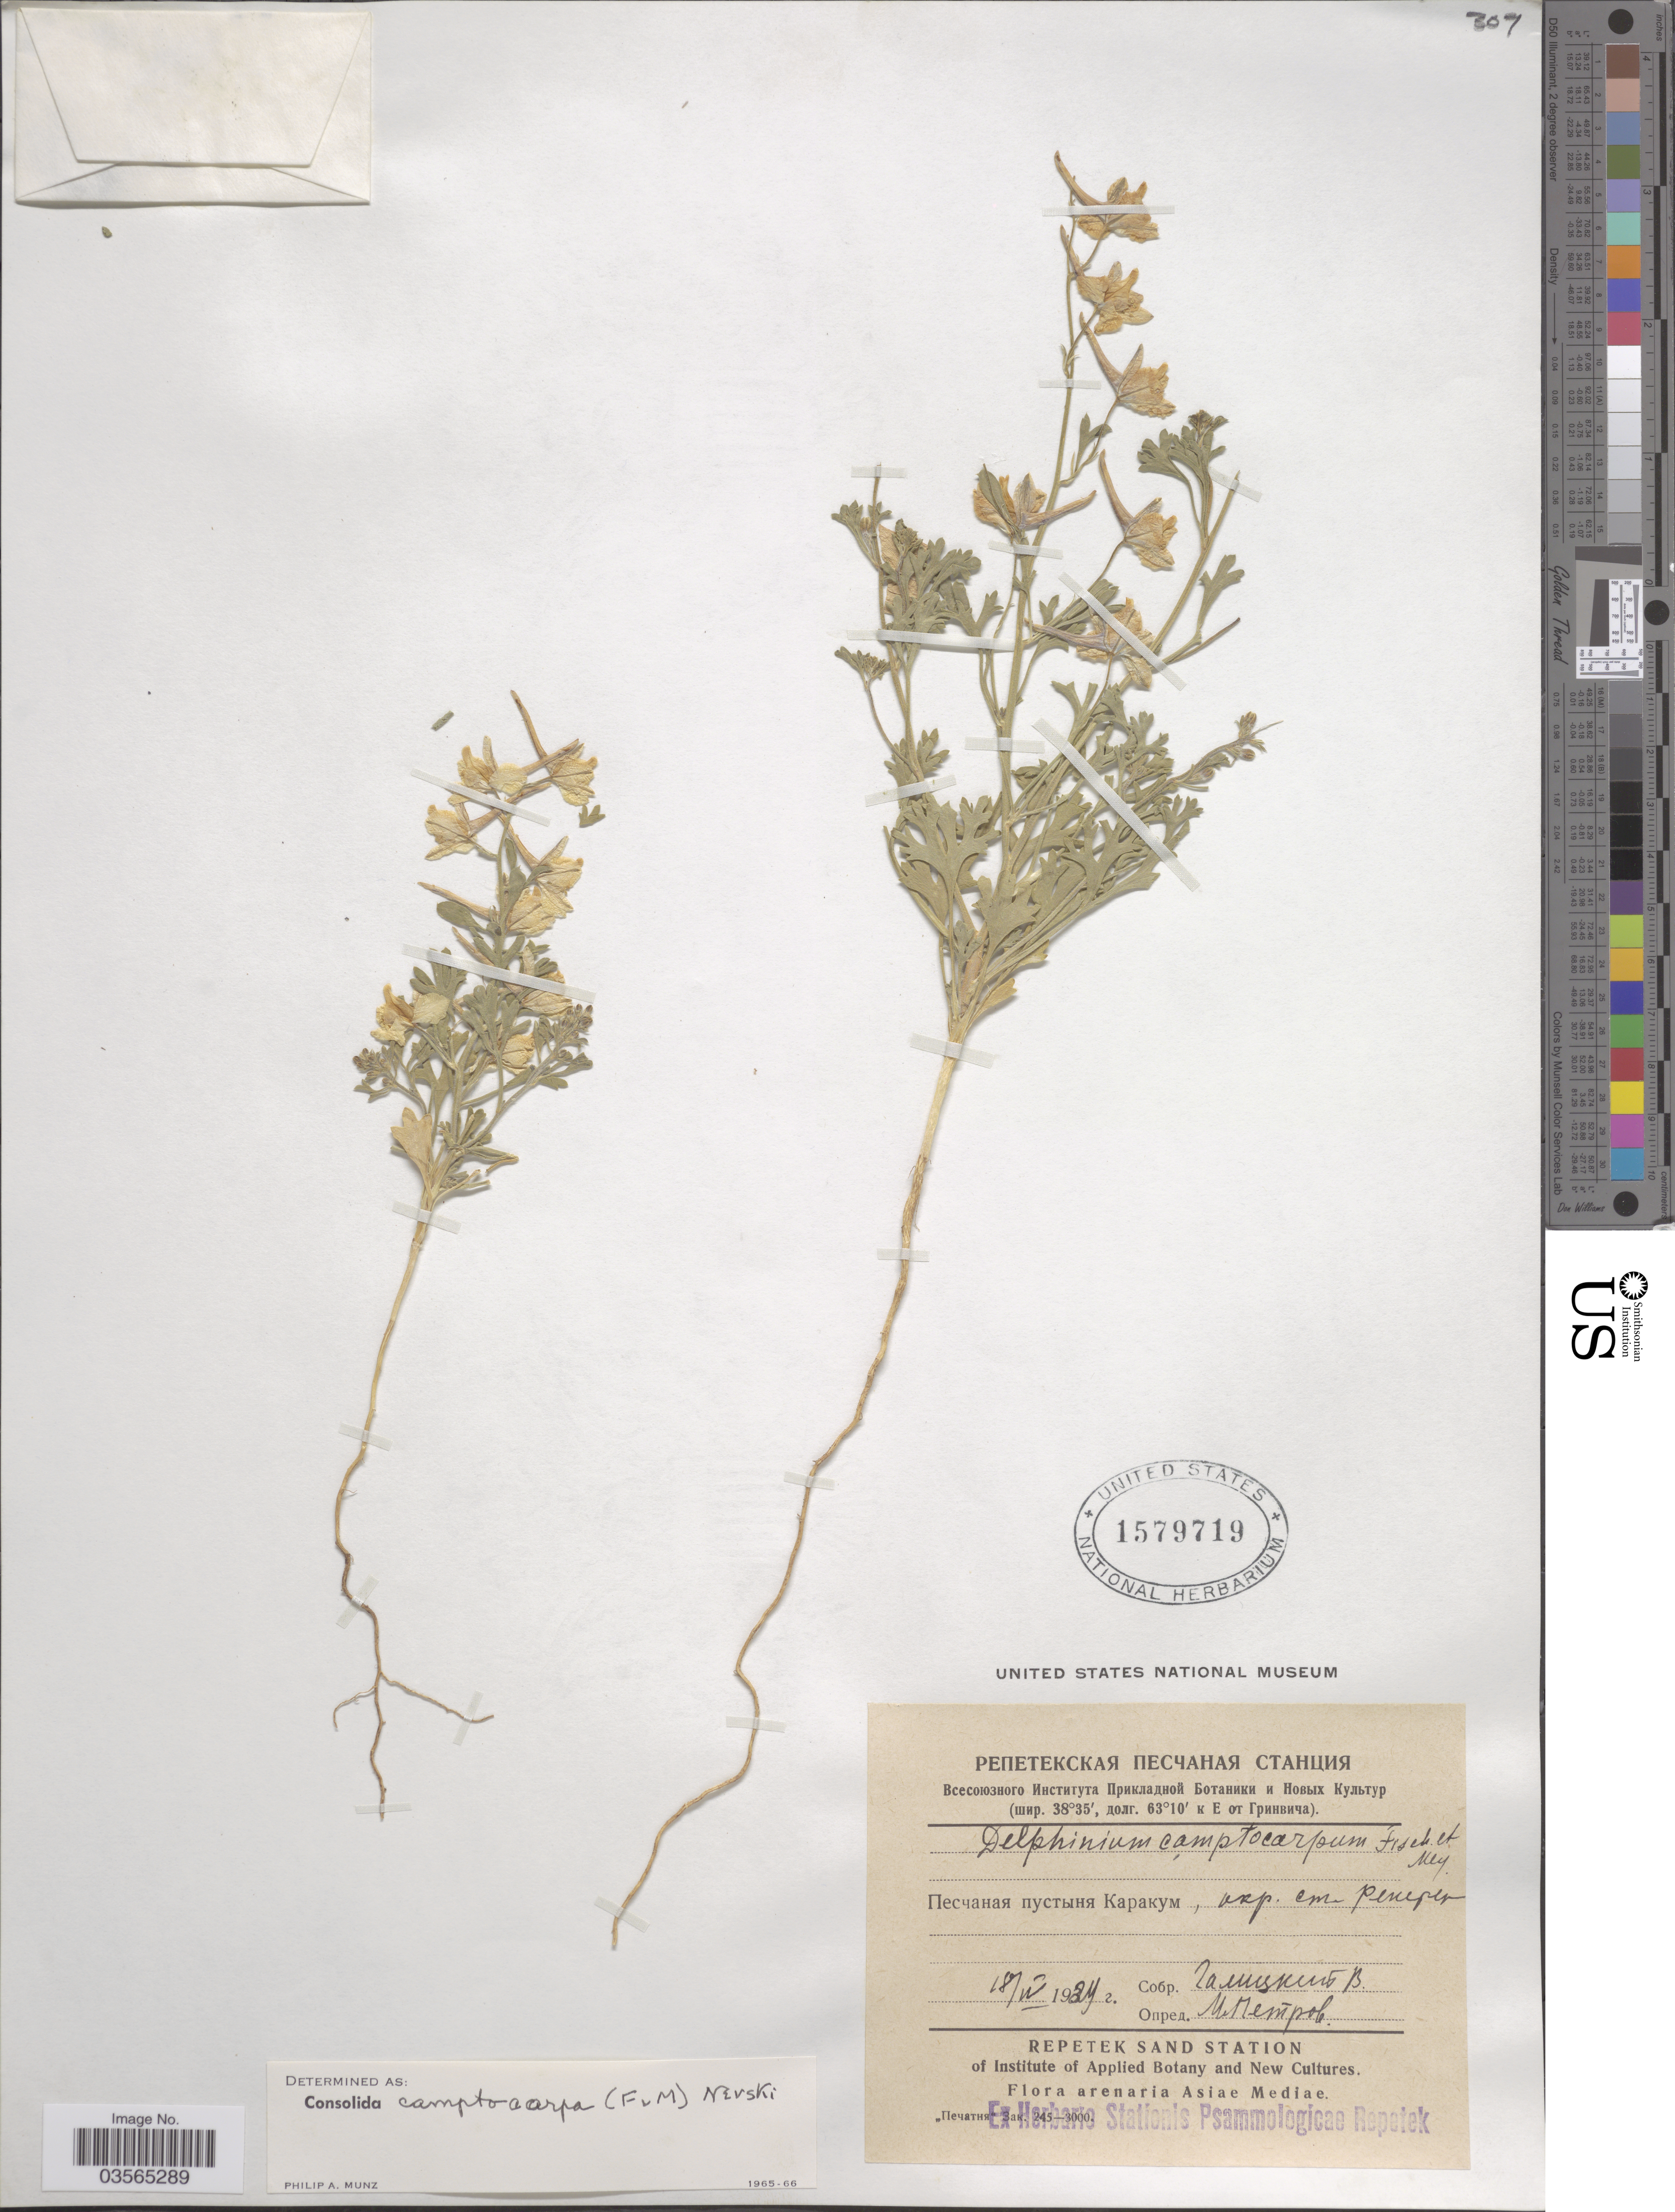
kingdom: Plantae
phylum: Tracheophyta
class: Magnoliopsida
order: Ranunculales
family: Ranunculaceae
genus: Delphinium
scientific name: Delphinium camtocarpum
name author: Fisch. & C.A. Mey.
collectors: V. Galitskiy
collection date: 1924-04-18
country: Turkmenistan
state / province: Lebap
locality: Karakum Desert, near Station Repetek. Arenaria Asiae Mediae.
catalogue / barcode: US 1579719